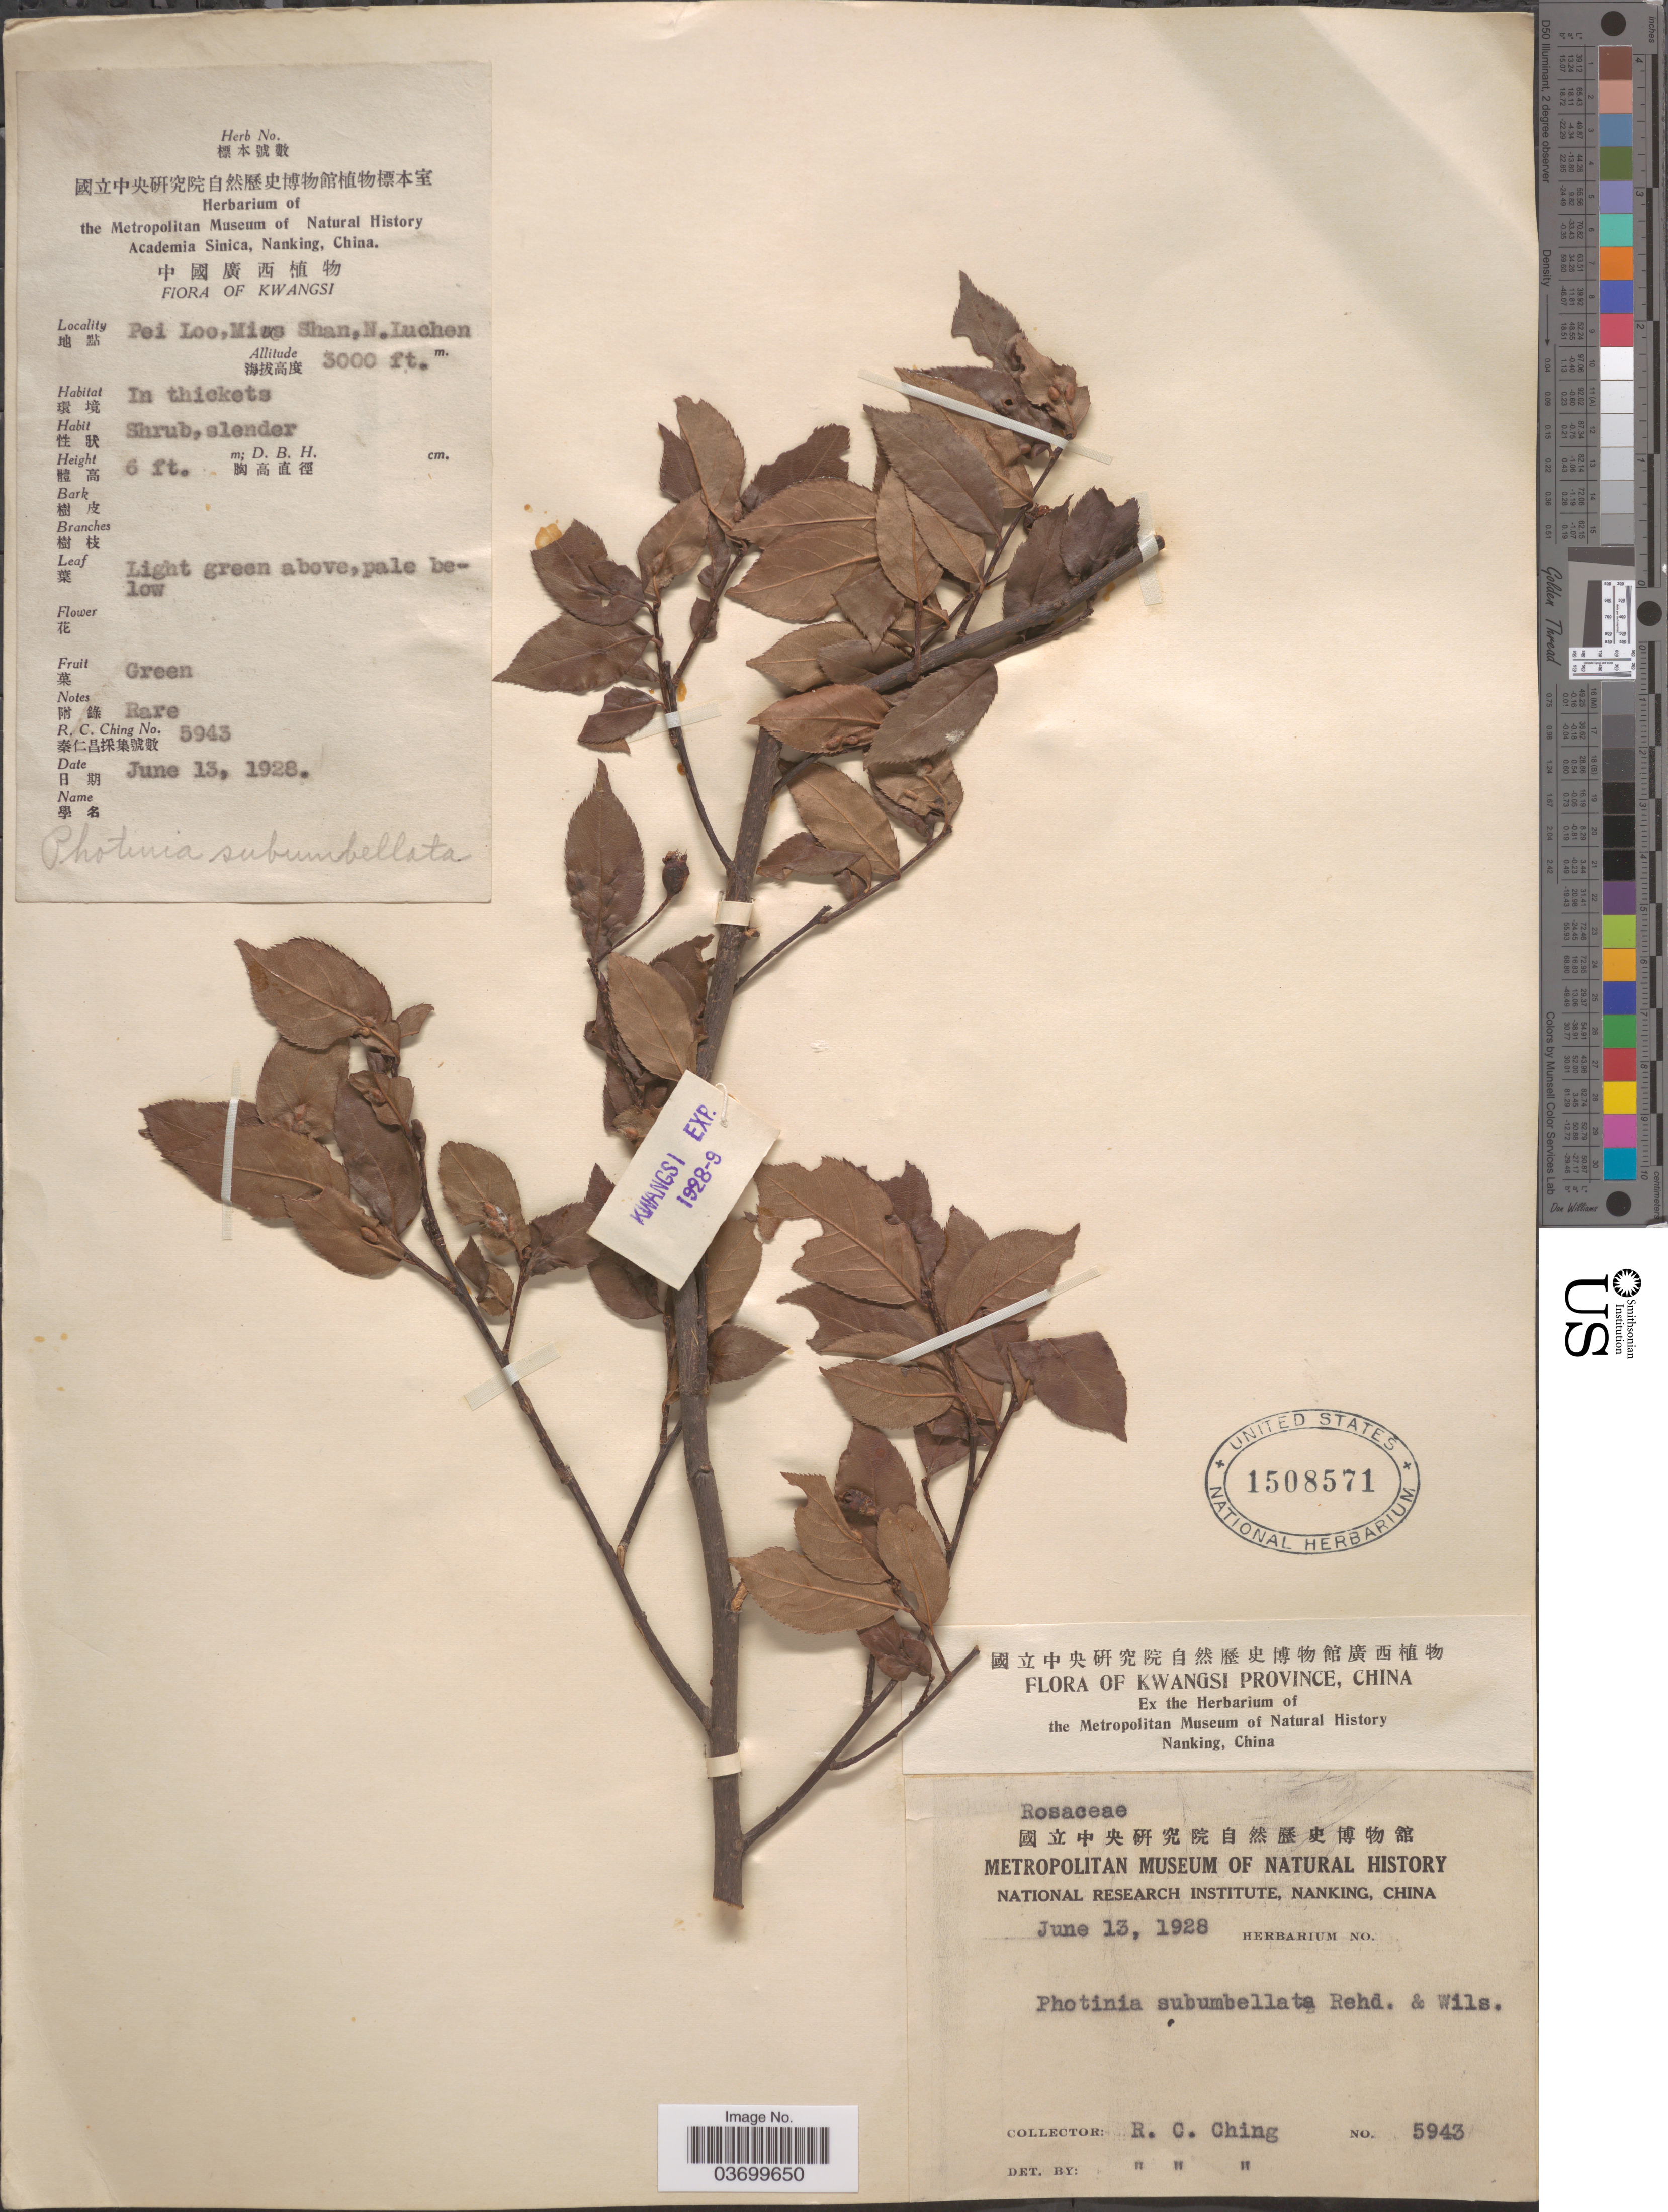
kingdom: Plantae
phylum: Tracheophyta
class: Magnoliopsida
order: Rosales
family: Rosaceae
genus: Photinia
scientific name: Photinia subumbellata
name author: Rehder & E.H. Wilson in Sarg.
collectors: R. C. Ching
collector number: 5943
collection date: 1928-06-13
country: China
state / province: Guangxi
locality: Kwangsi Province. Pei Loo, Mius [interpreted] Shan, N.Luchen. In thickets.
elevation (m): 914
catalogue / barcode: US 1508571